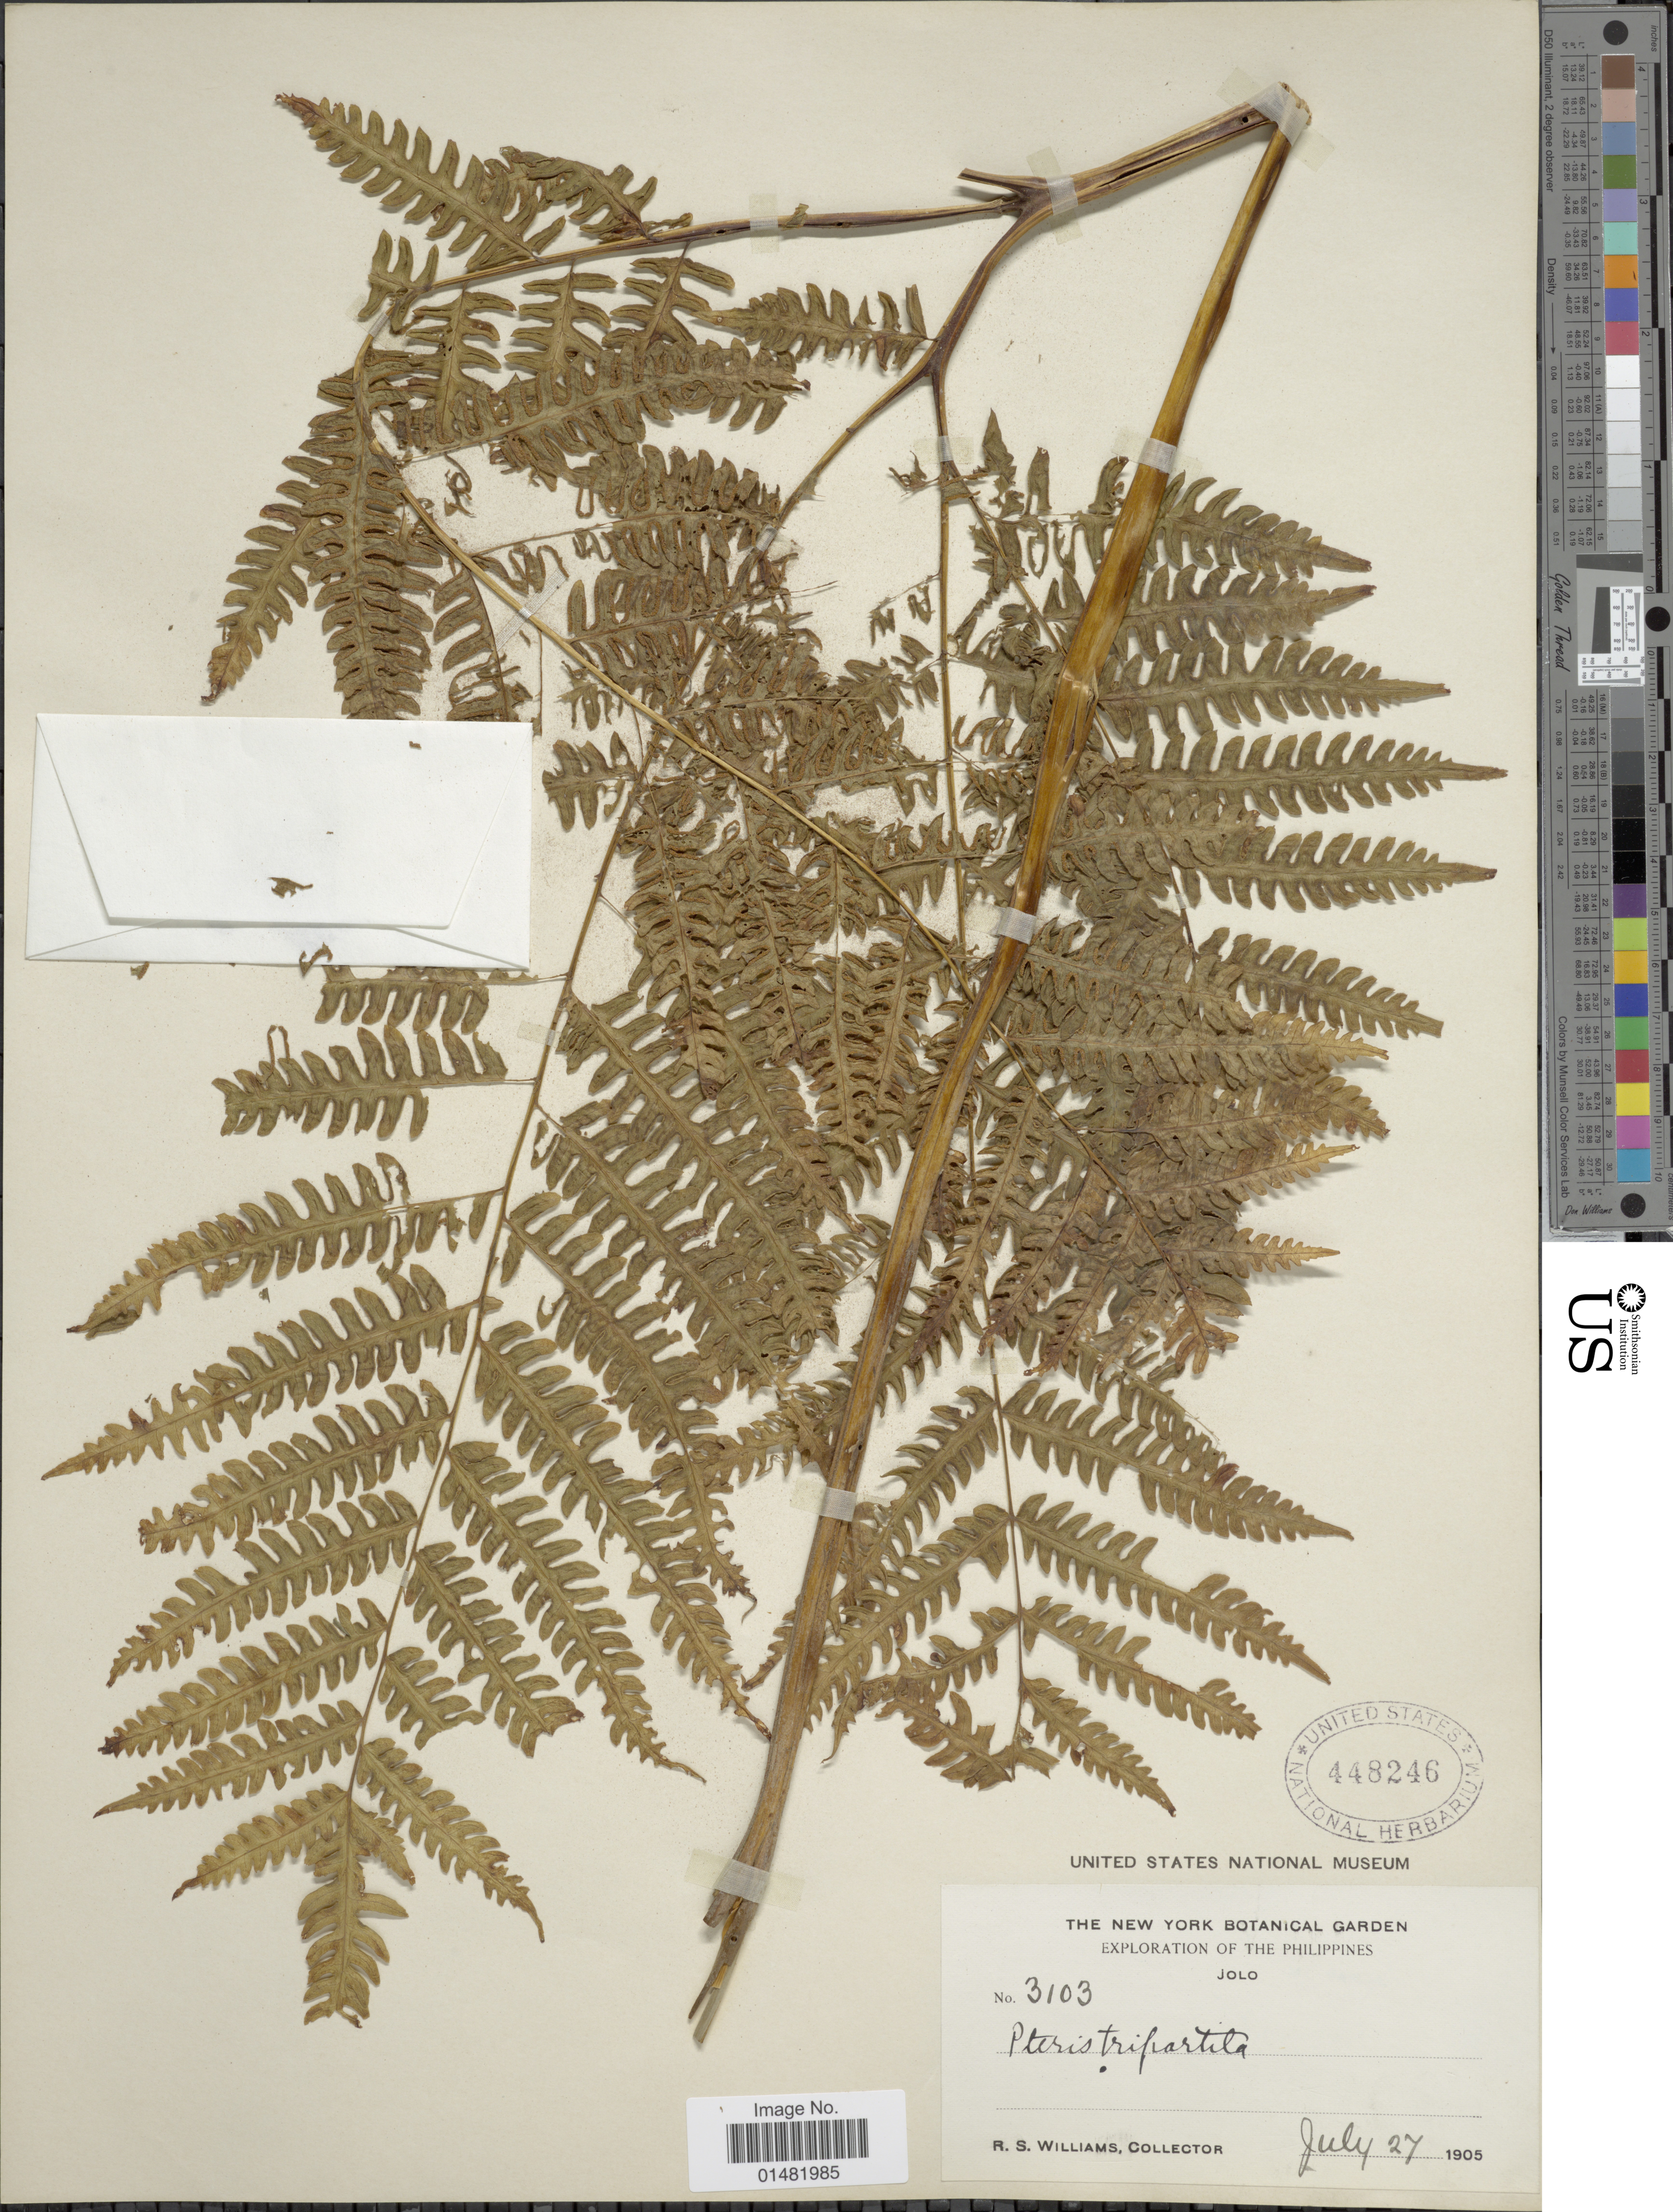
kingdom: Plantae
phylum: Tracheophyta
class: Polypodiopsida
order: Polypodiales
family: Pteridaceae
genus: Pteris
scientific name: Pteris tripartita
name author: Sw.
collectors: R. S. Williams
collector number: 3103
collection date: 1905-07-27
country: Philippines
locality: Jolo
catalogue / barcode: US 448246